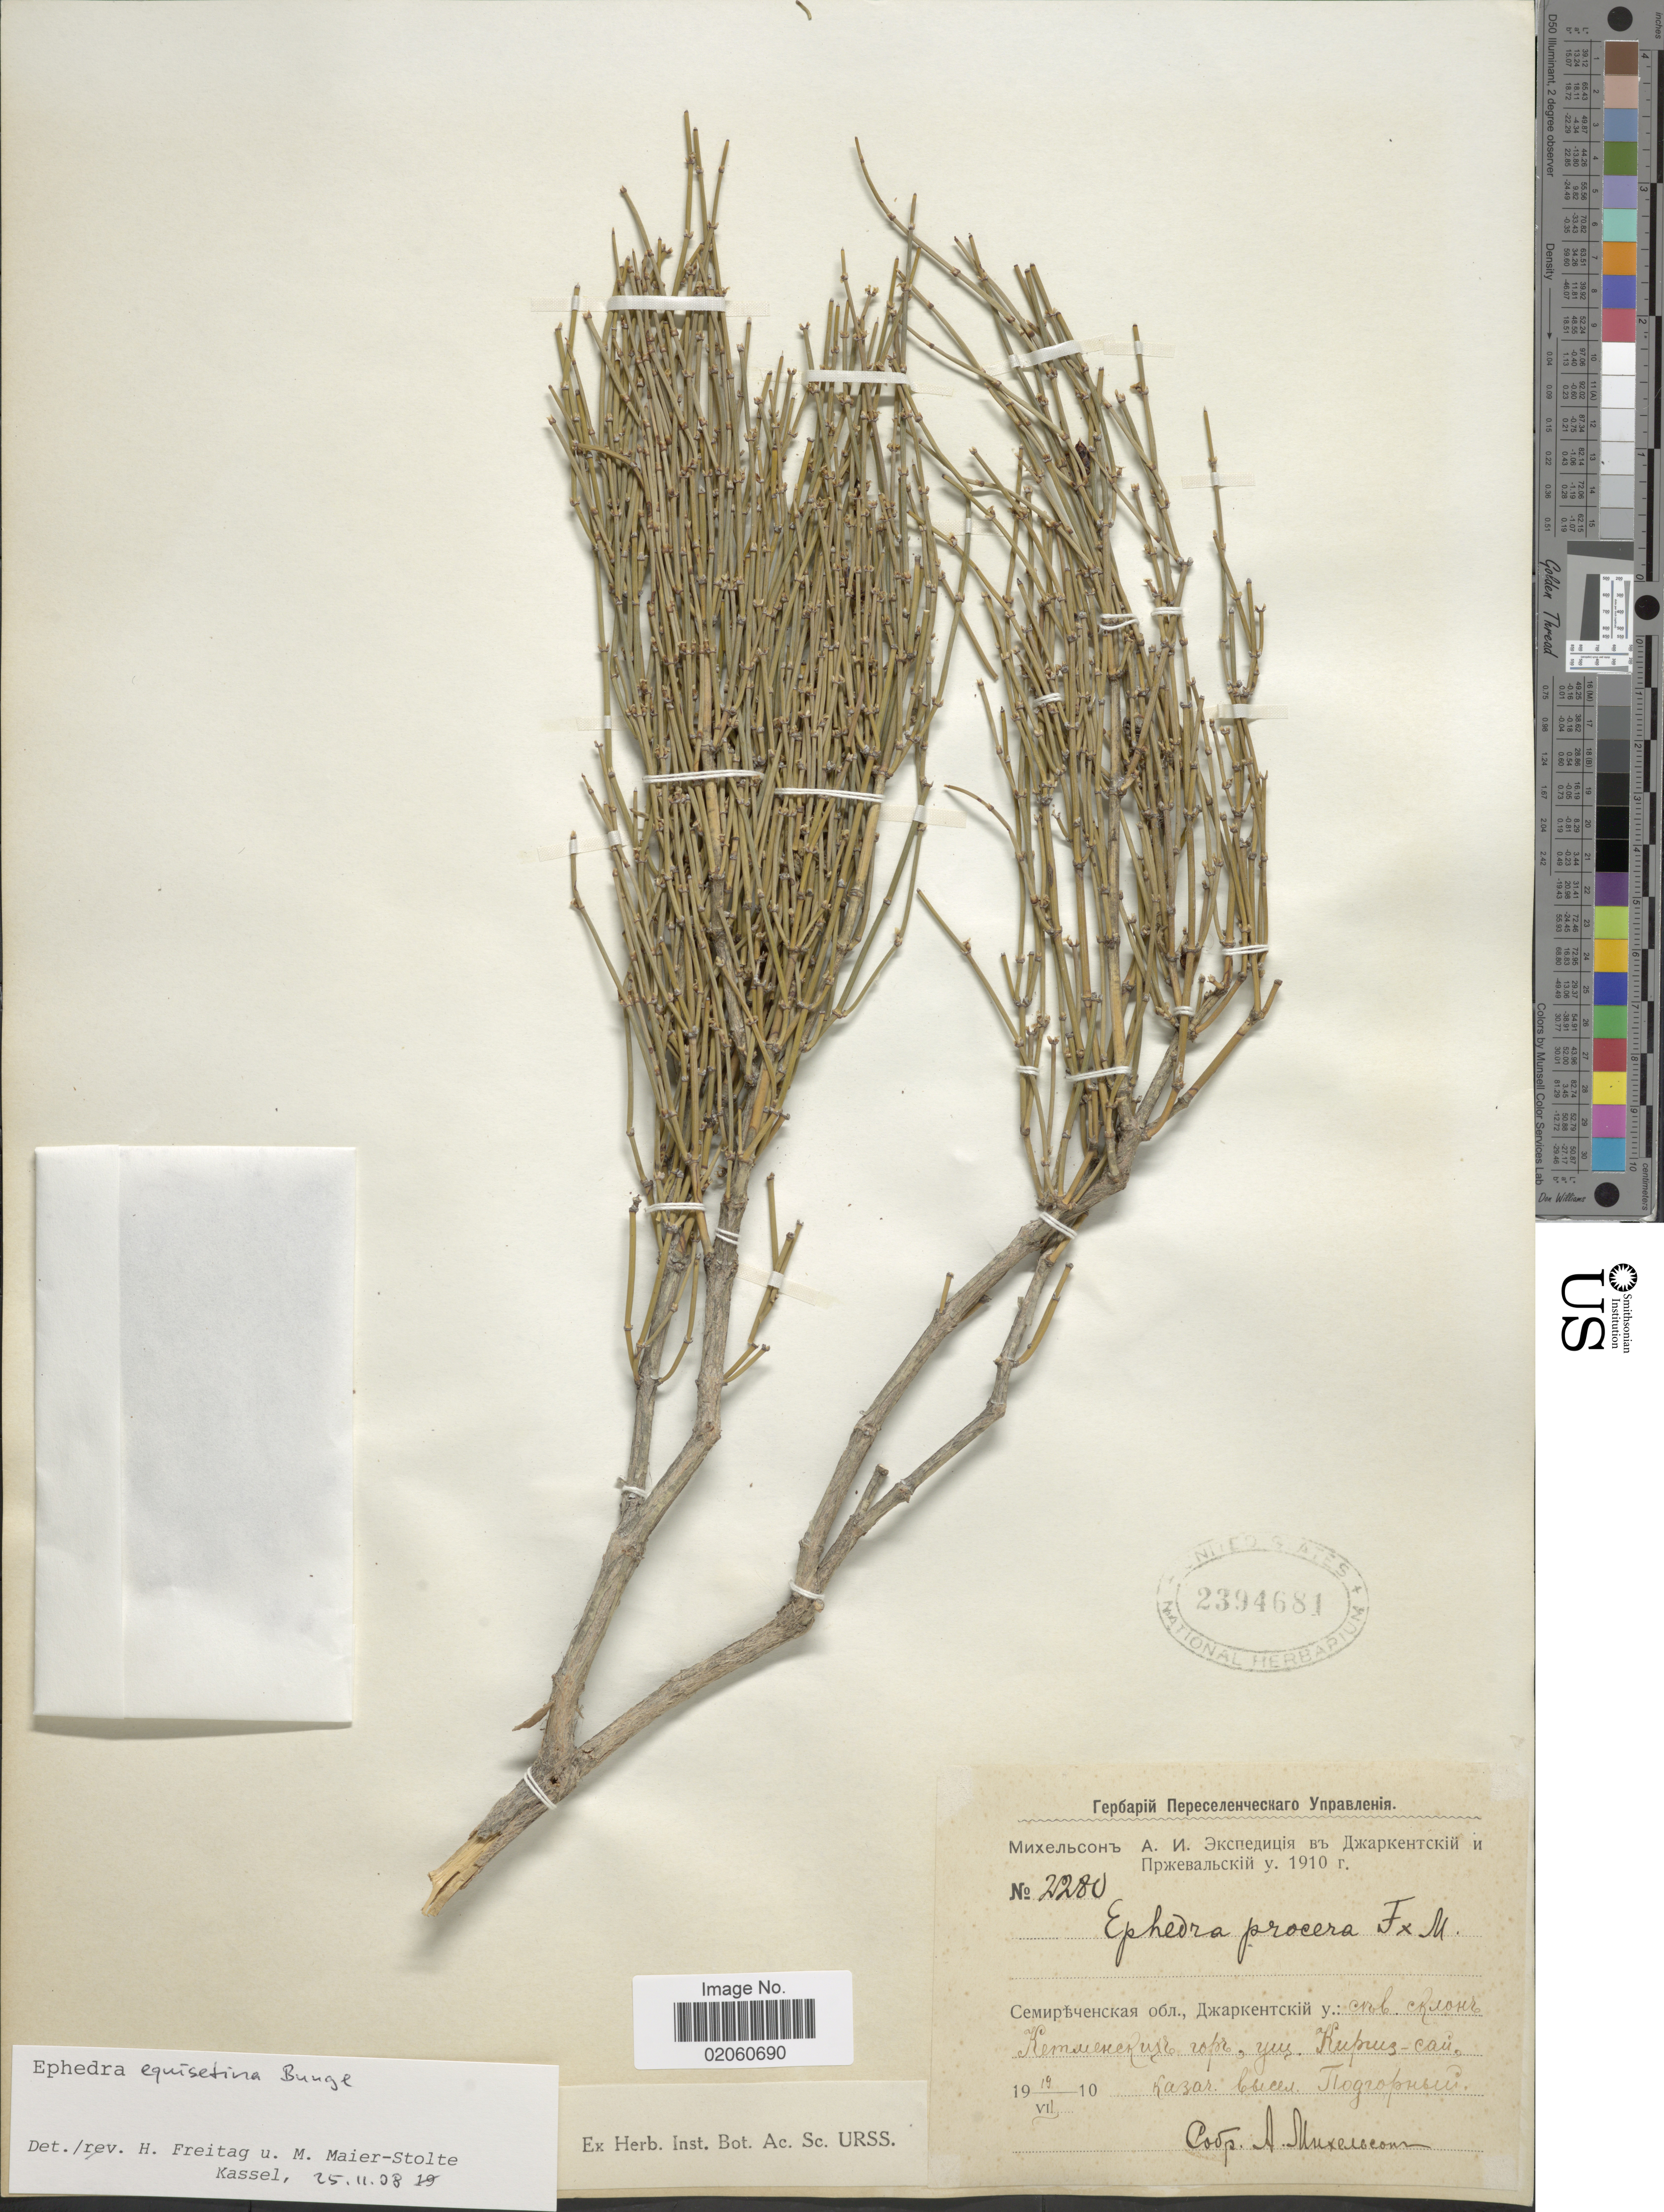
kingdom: Plantae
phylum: Tracheophyta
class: Gnetopsida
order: Ephedrales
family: Ephedraceae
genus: Ephedra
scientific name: Ephedra equisetina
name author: Bunge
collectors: A. Mikhelson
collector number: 2280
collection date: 1910-07-19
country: Kazakhstan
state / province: Almaty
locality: N slope Ketmen Mounains, near Zharkent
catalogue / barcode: US 2394681